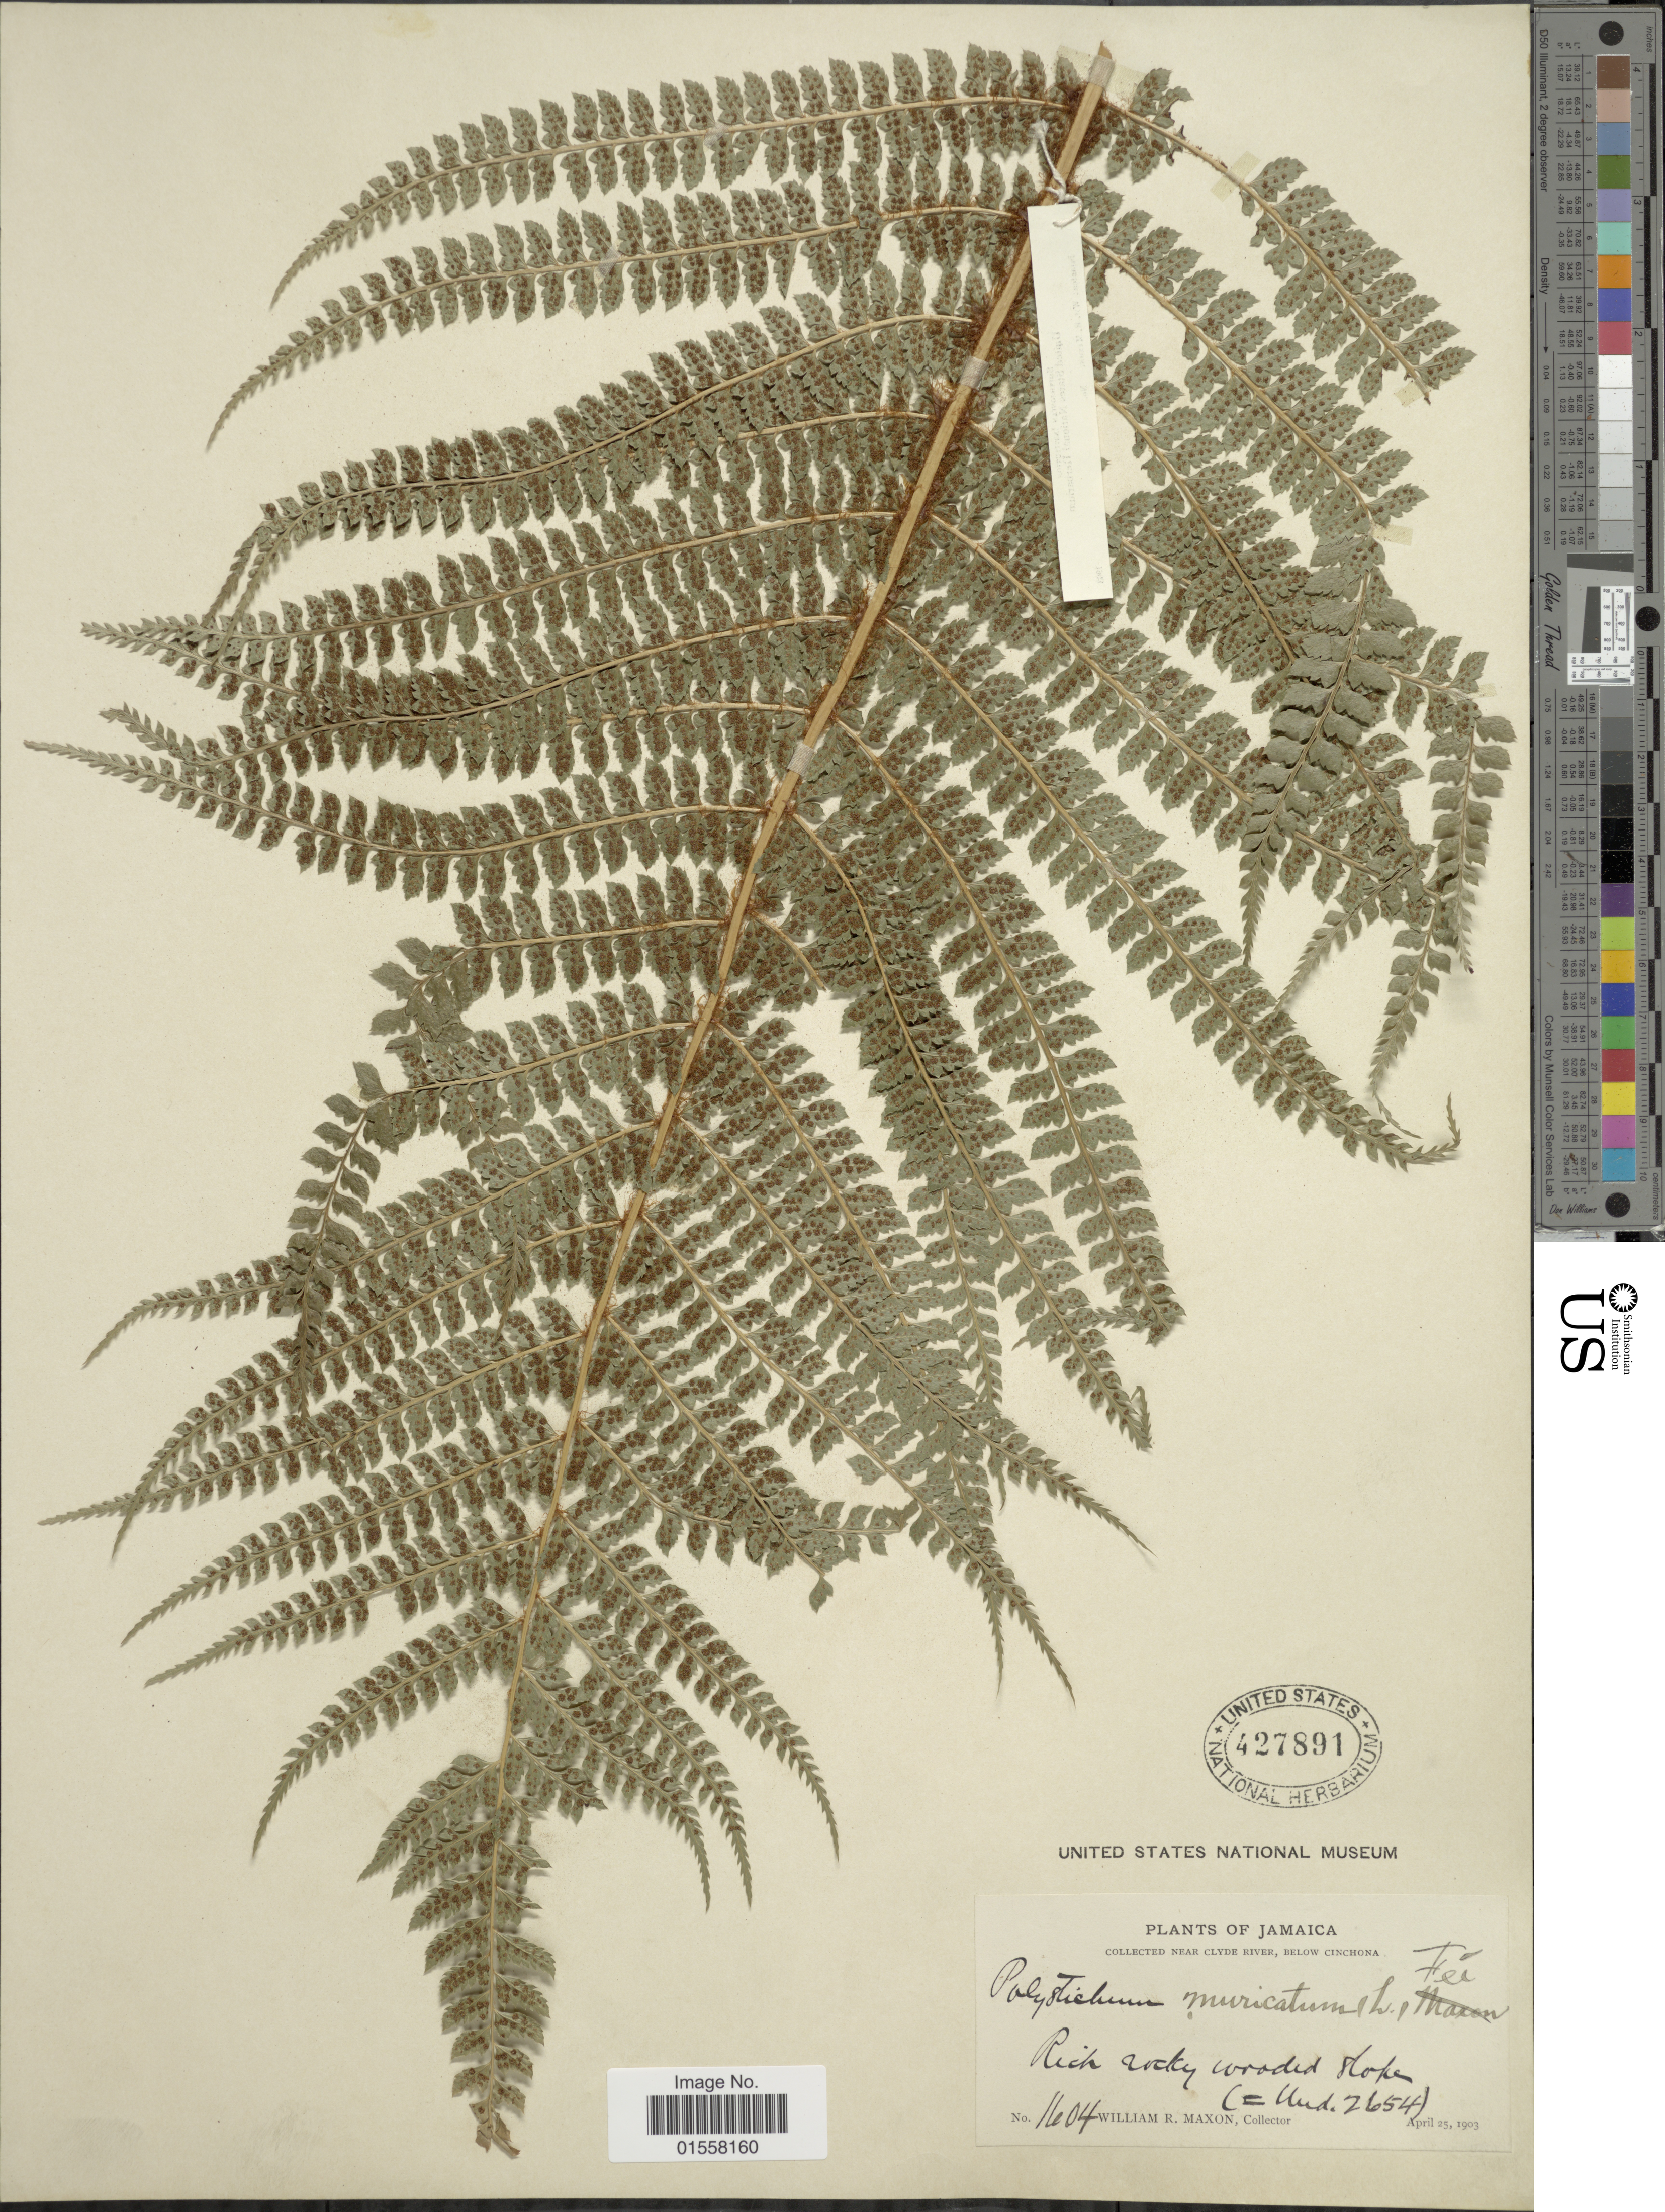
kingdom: Plantae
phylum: Tracheophyta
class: Polypodiopsida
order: Polypodiales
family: Dryopteridaceae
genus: Polystichum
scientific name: Polystichum muricatum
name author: (L.) Fée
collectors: W. R. Maxon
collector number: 1604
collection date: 1903-04-25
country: Jamaica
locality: Jamaica, near clyde river, below Cinchona.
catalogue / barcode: US 427891